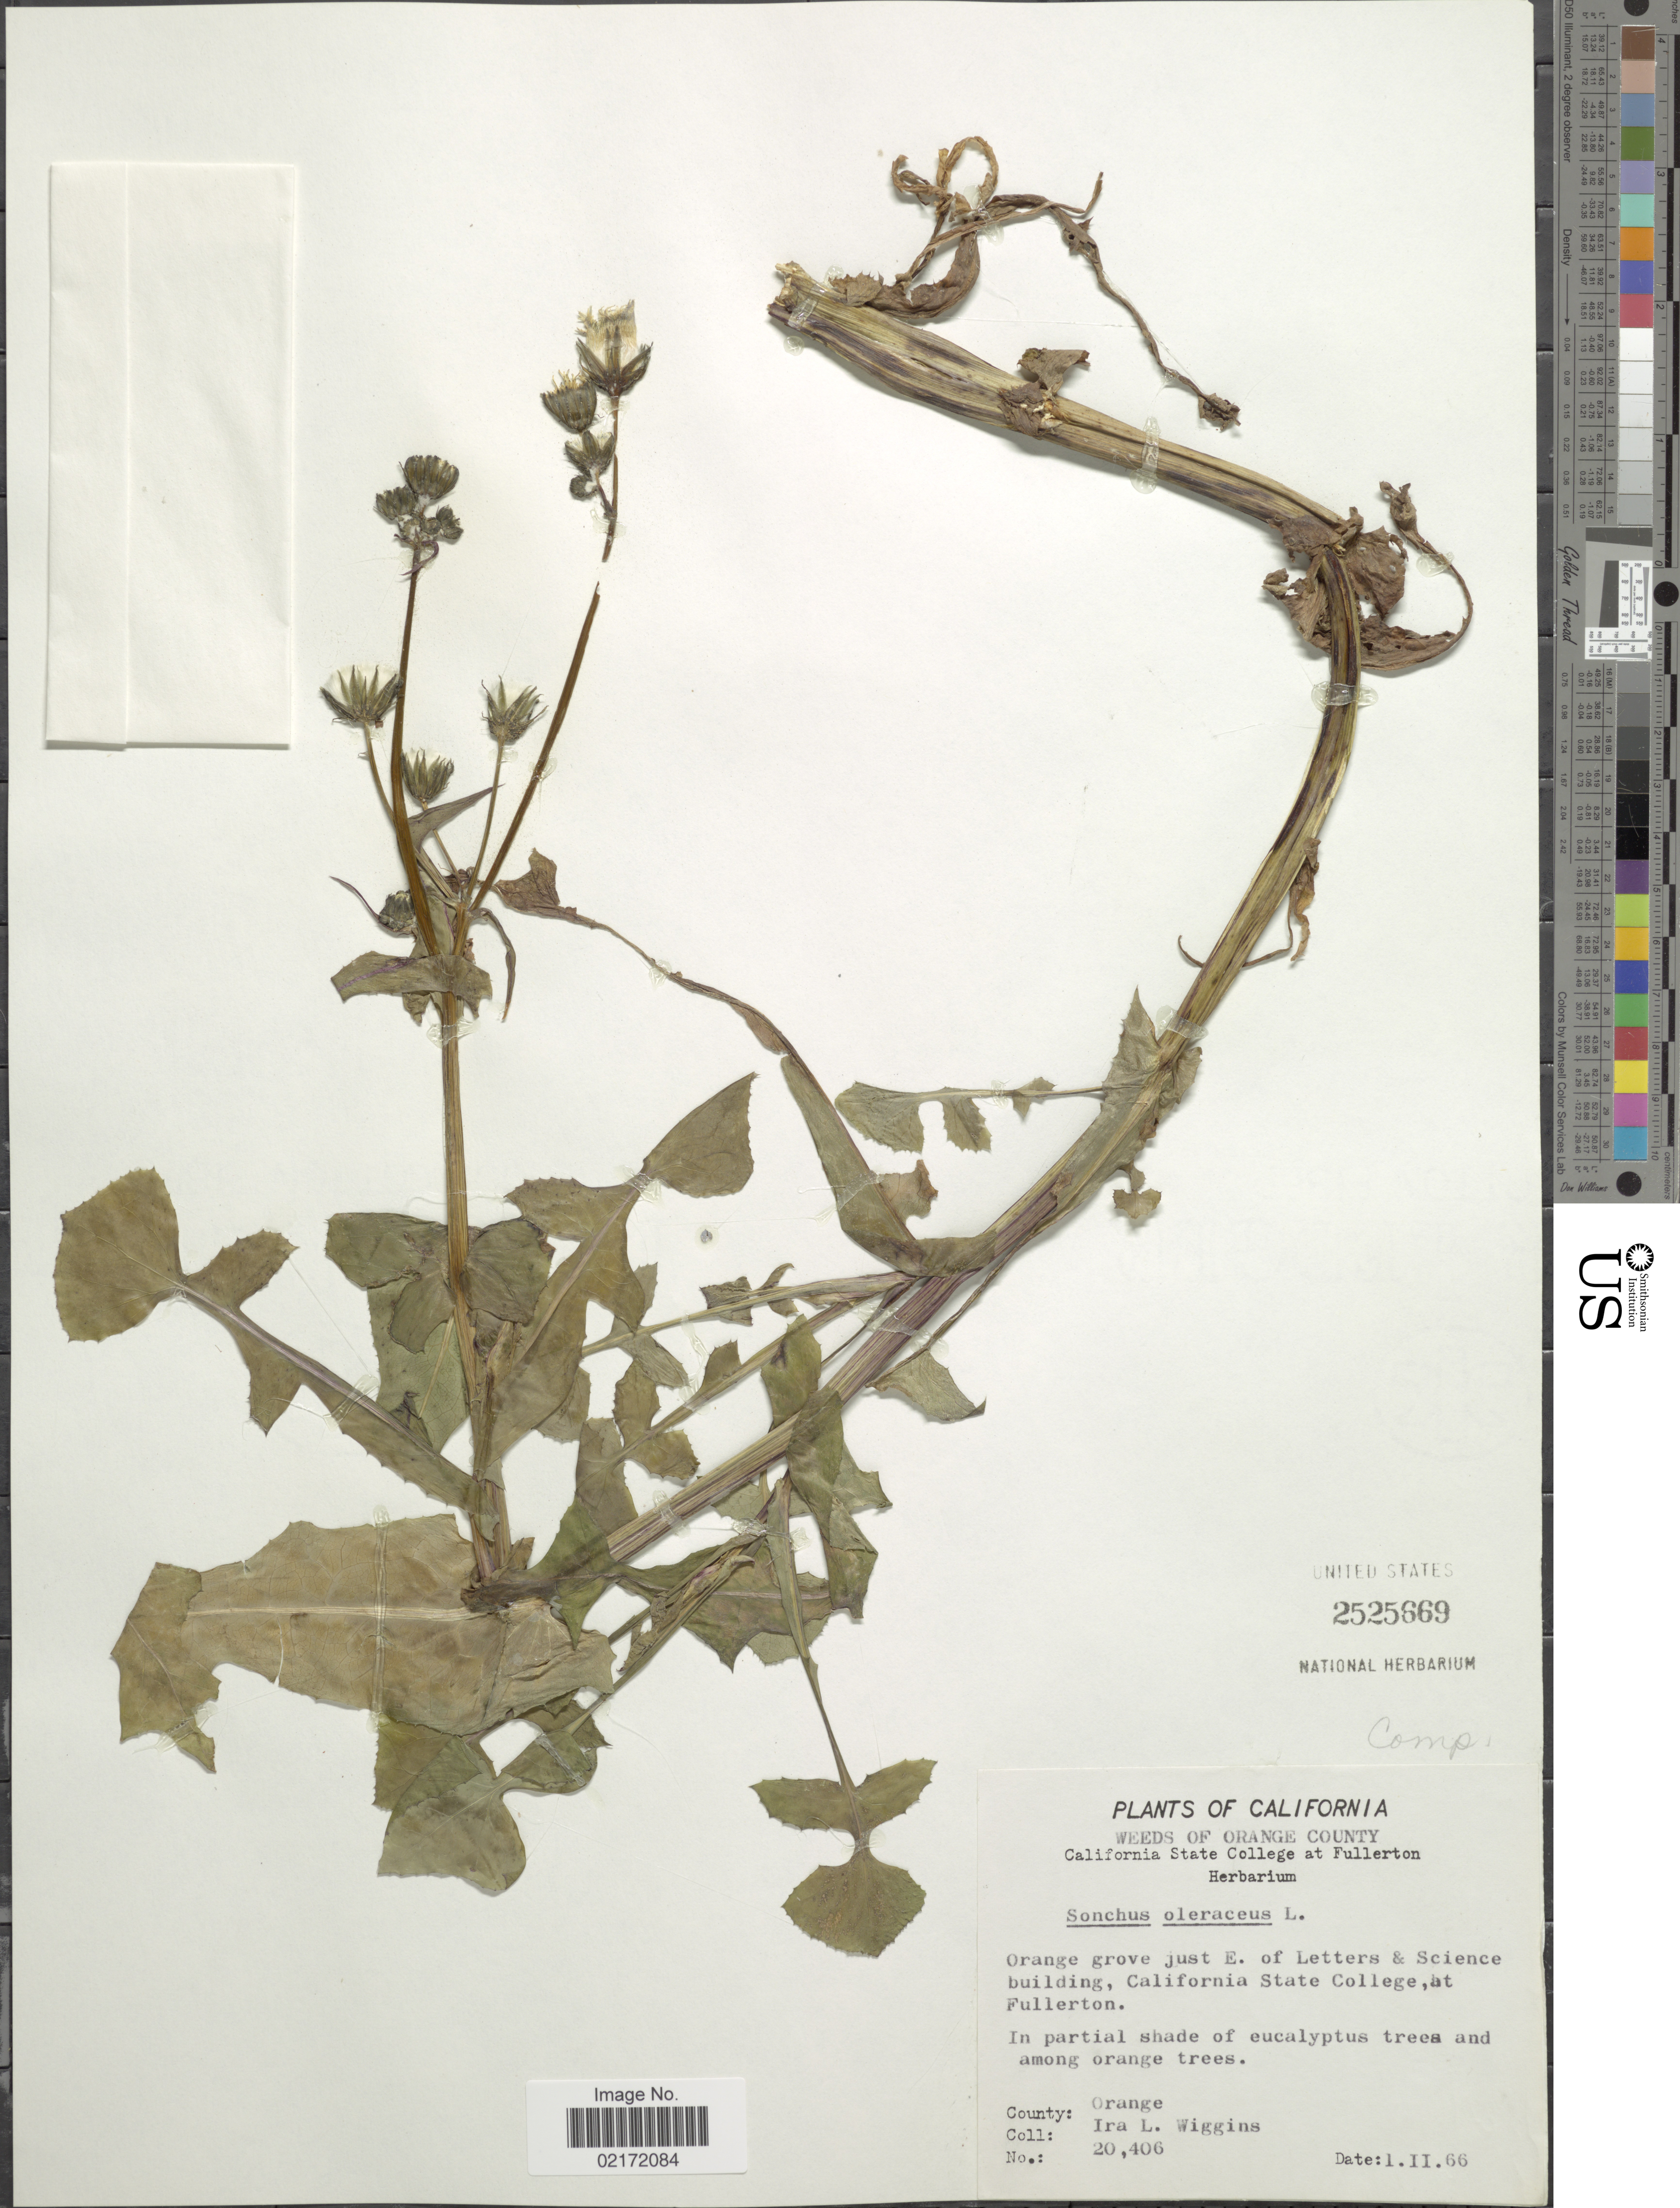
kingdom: Plantae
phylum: Tracheophyta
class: Magnoliopsida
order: Asterales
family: Asteraceae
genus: Sonchus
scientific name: Sonchus oleraceus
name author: L.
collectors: I. L. Wiggins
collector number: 20406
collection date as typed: Transcribed d/m/y: 1/2/66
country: United States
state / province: California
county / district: Orange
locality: Weeds of Orange County. Orange grove just E. of Letters & Science building, California State College, at Fullerton. County: Orange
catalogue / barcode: US 2525669